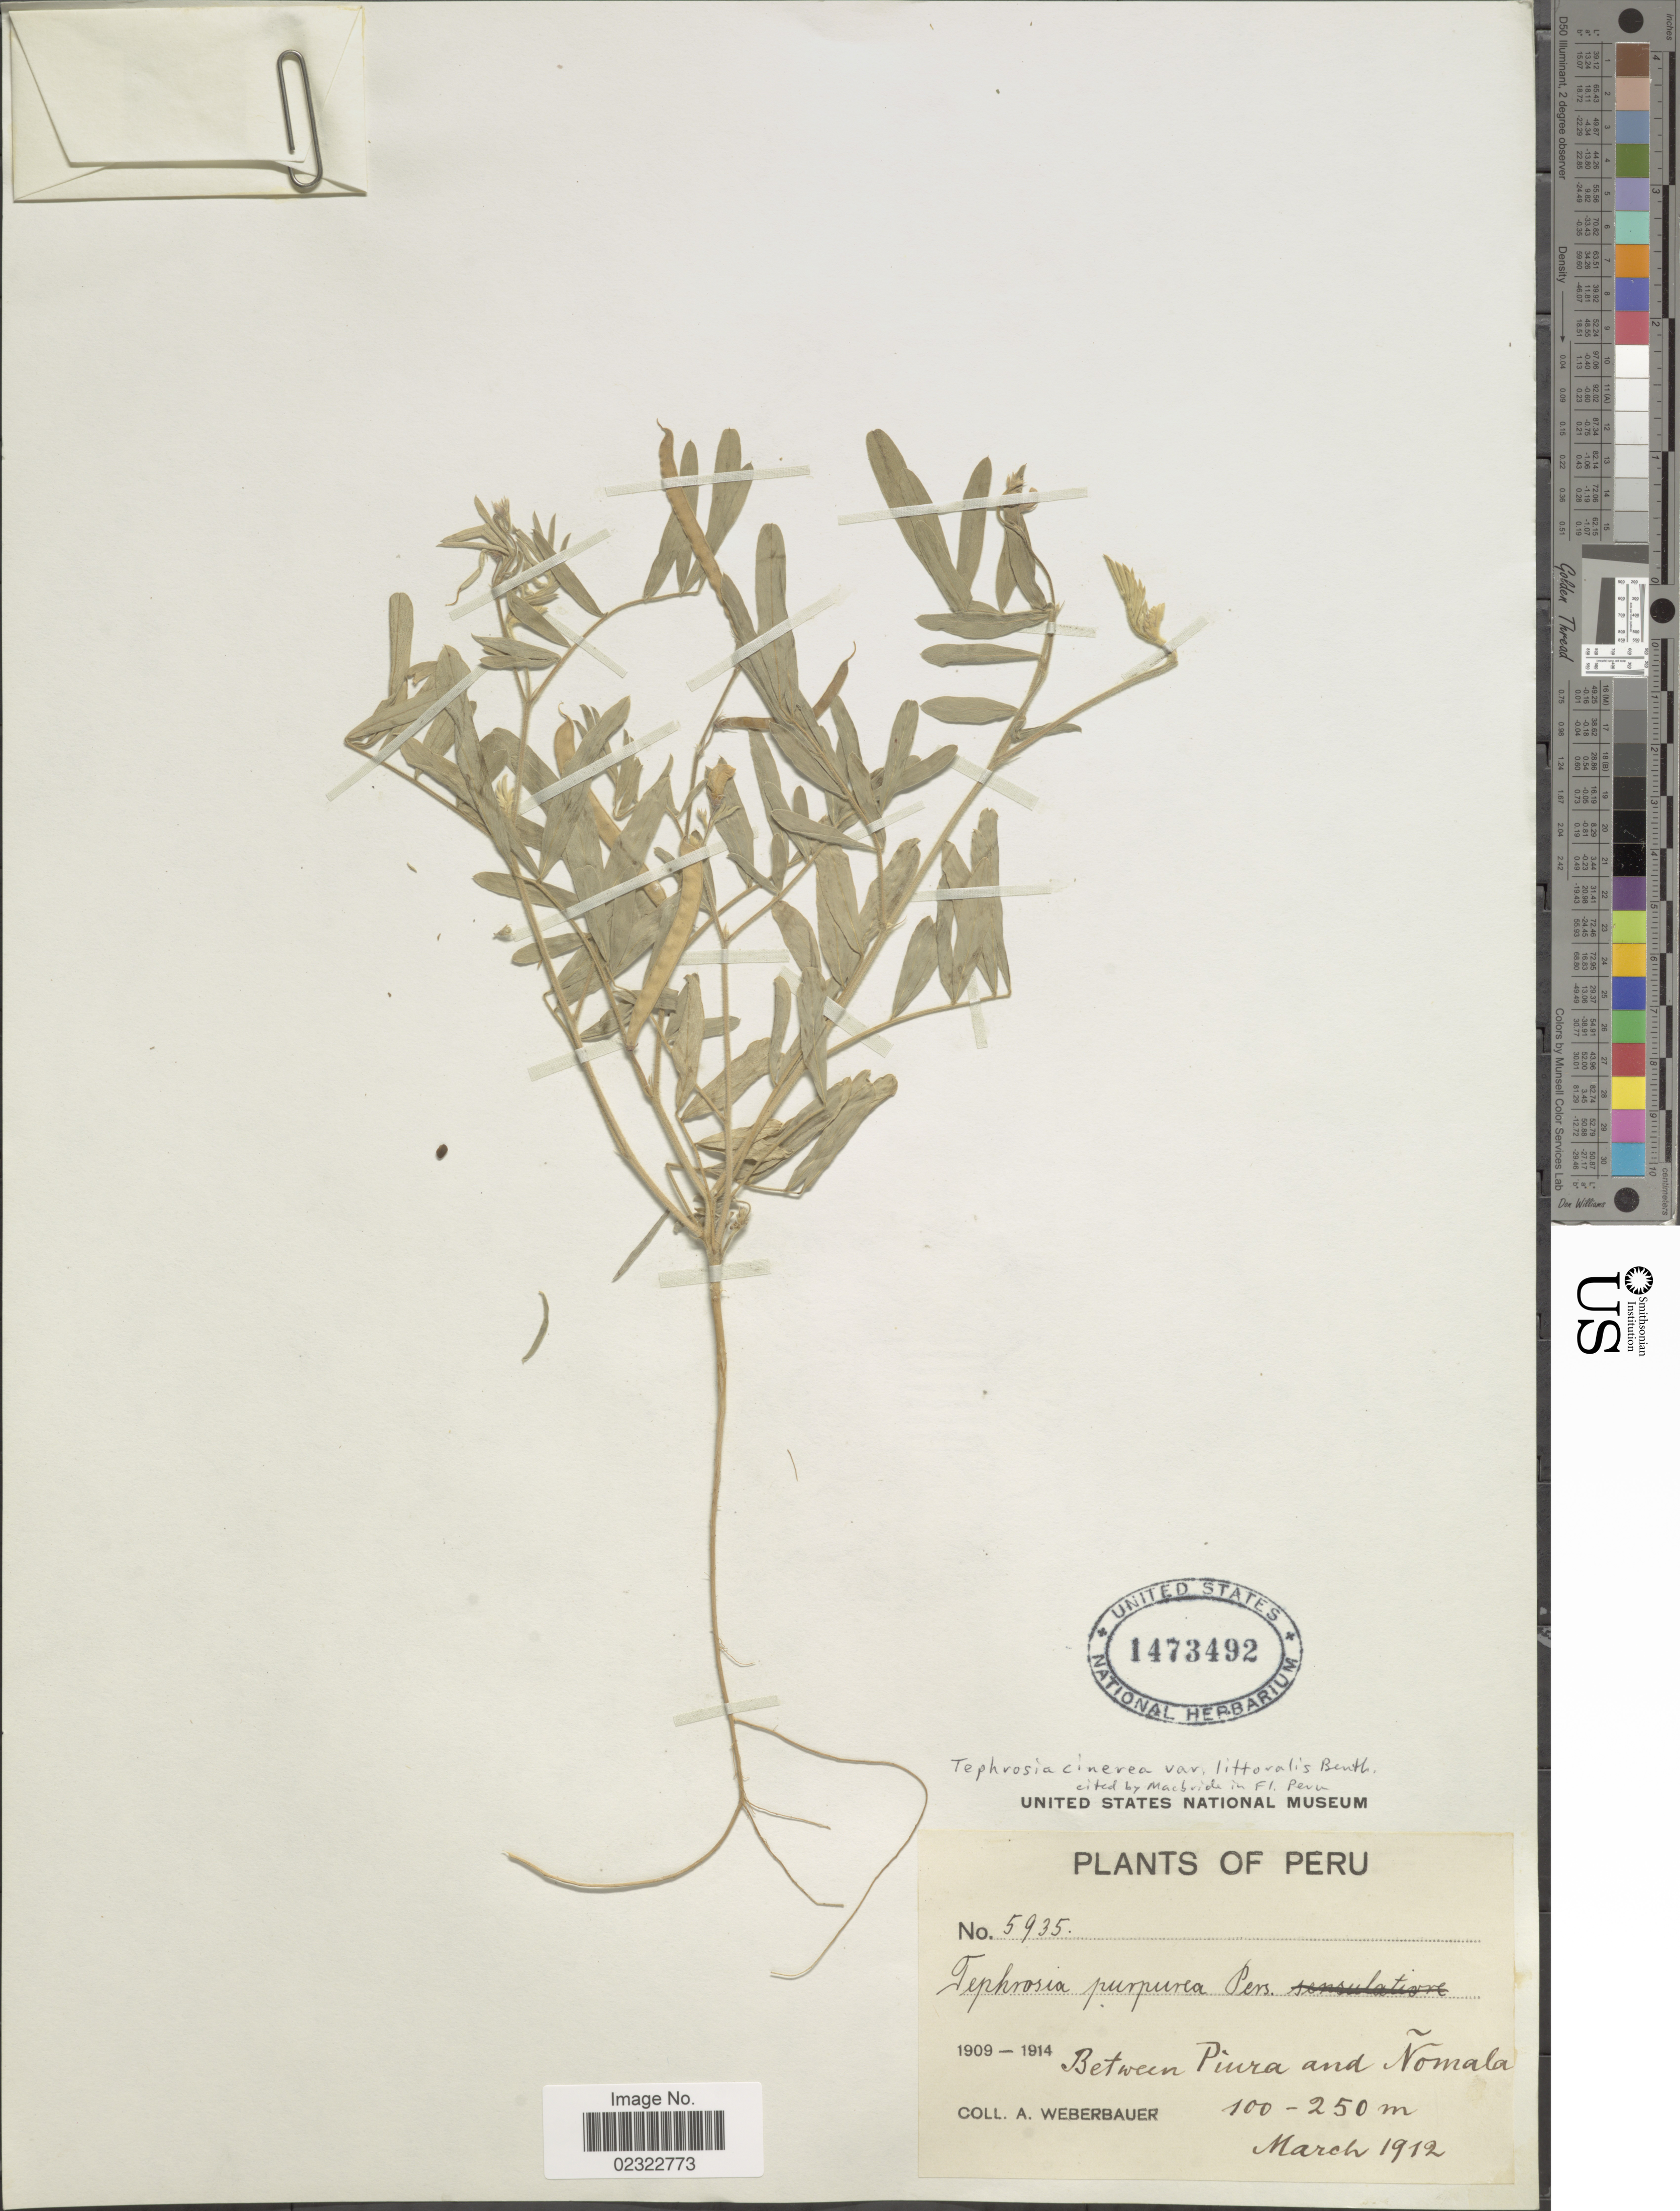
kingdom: Plantae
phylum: Tracheophyta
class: Magnoliopsida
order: Fabales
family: Fabaceae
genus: Tephrosia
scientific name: Tephrosia cinerea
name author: (L.) Pers.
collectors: A. Weberbauer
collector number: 5935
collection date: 1912-03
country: Peru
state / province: Piura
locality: Between Piura and Nomala.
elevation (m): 100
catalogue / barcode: US 1473492